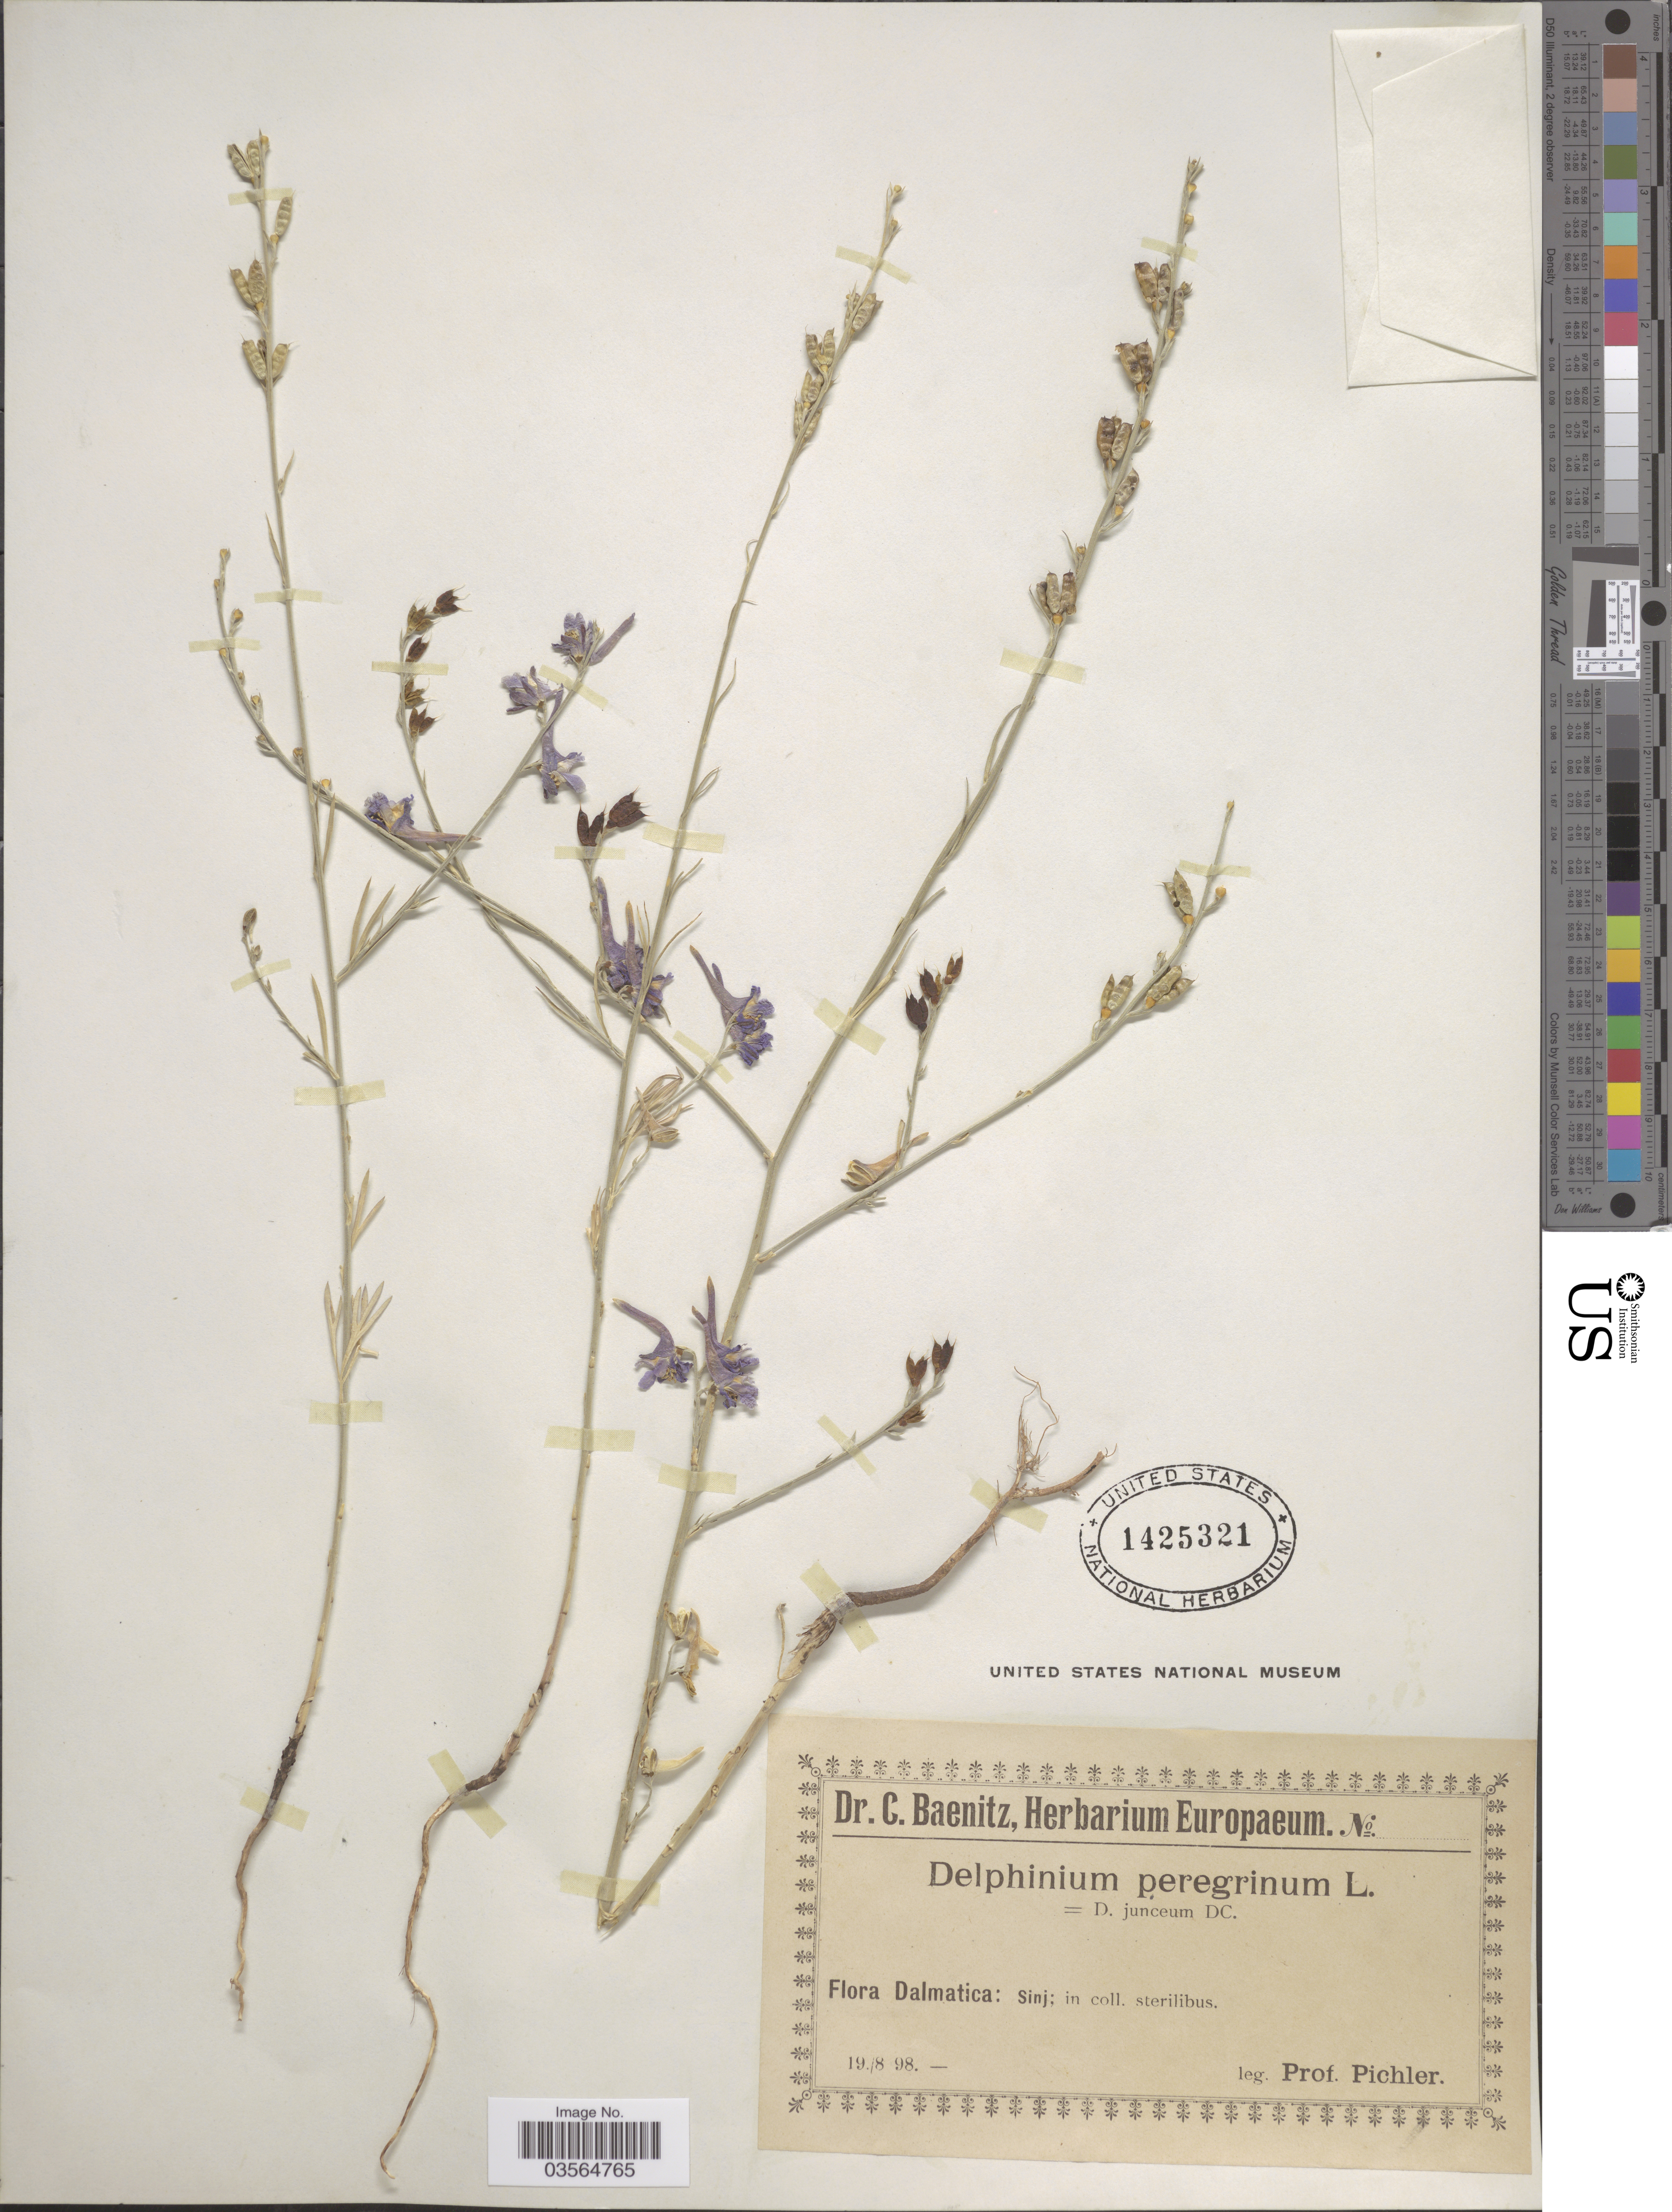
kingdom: Plantae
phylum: Tracheophyta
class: Magnoliopsida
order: Ranunculales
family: Ranunculaceae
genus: Delphinium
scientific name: Delphinium peregrinum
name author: L.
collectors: Pichler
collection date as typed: Transcribed d/m/y: 19/8/98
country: Croatia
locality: Dalmatica: Sinj; in coll. sterilibus.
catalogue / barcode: US 1425321